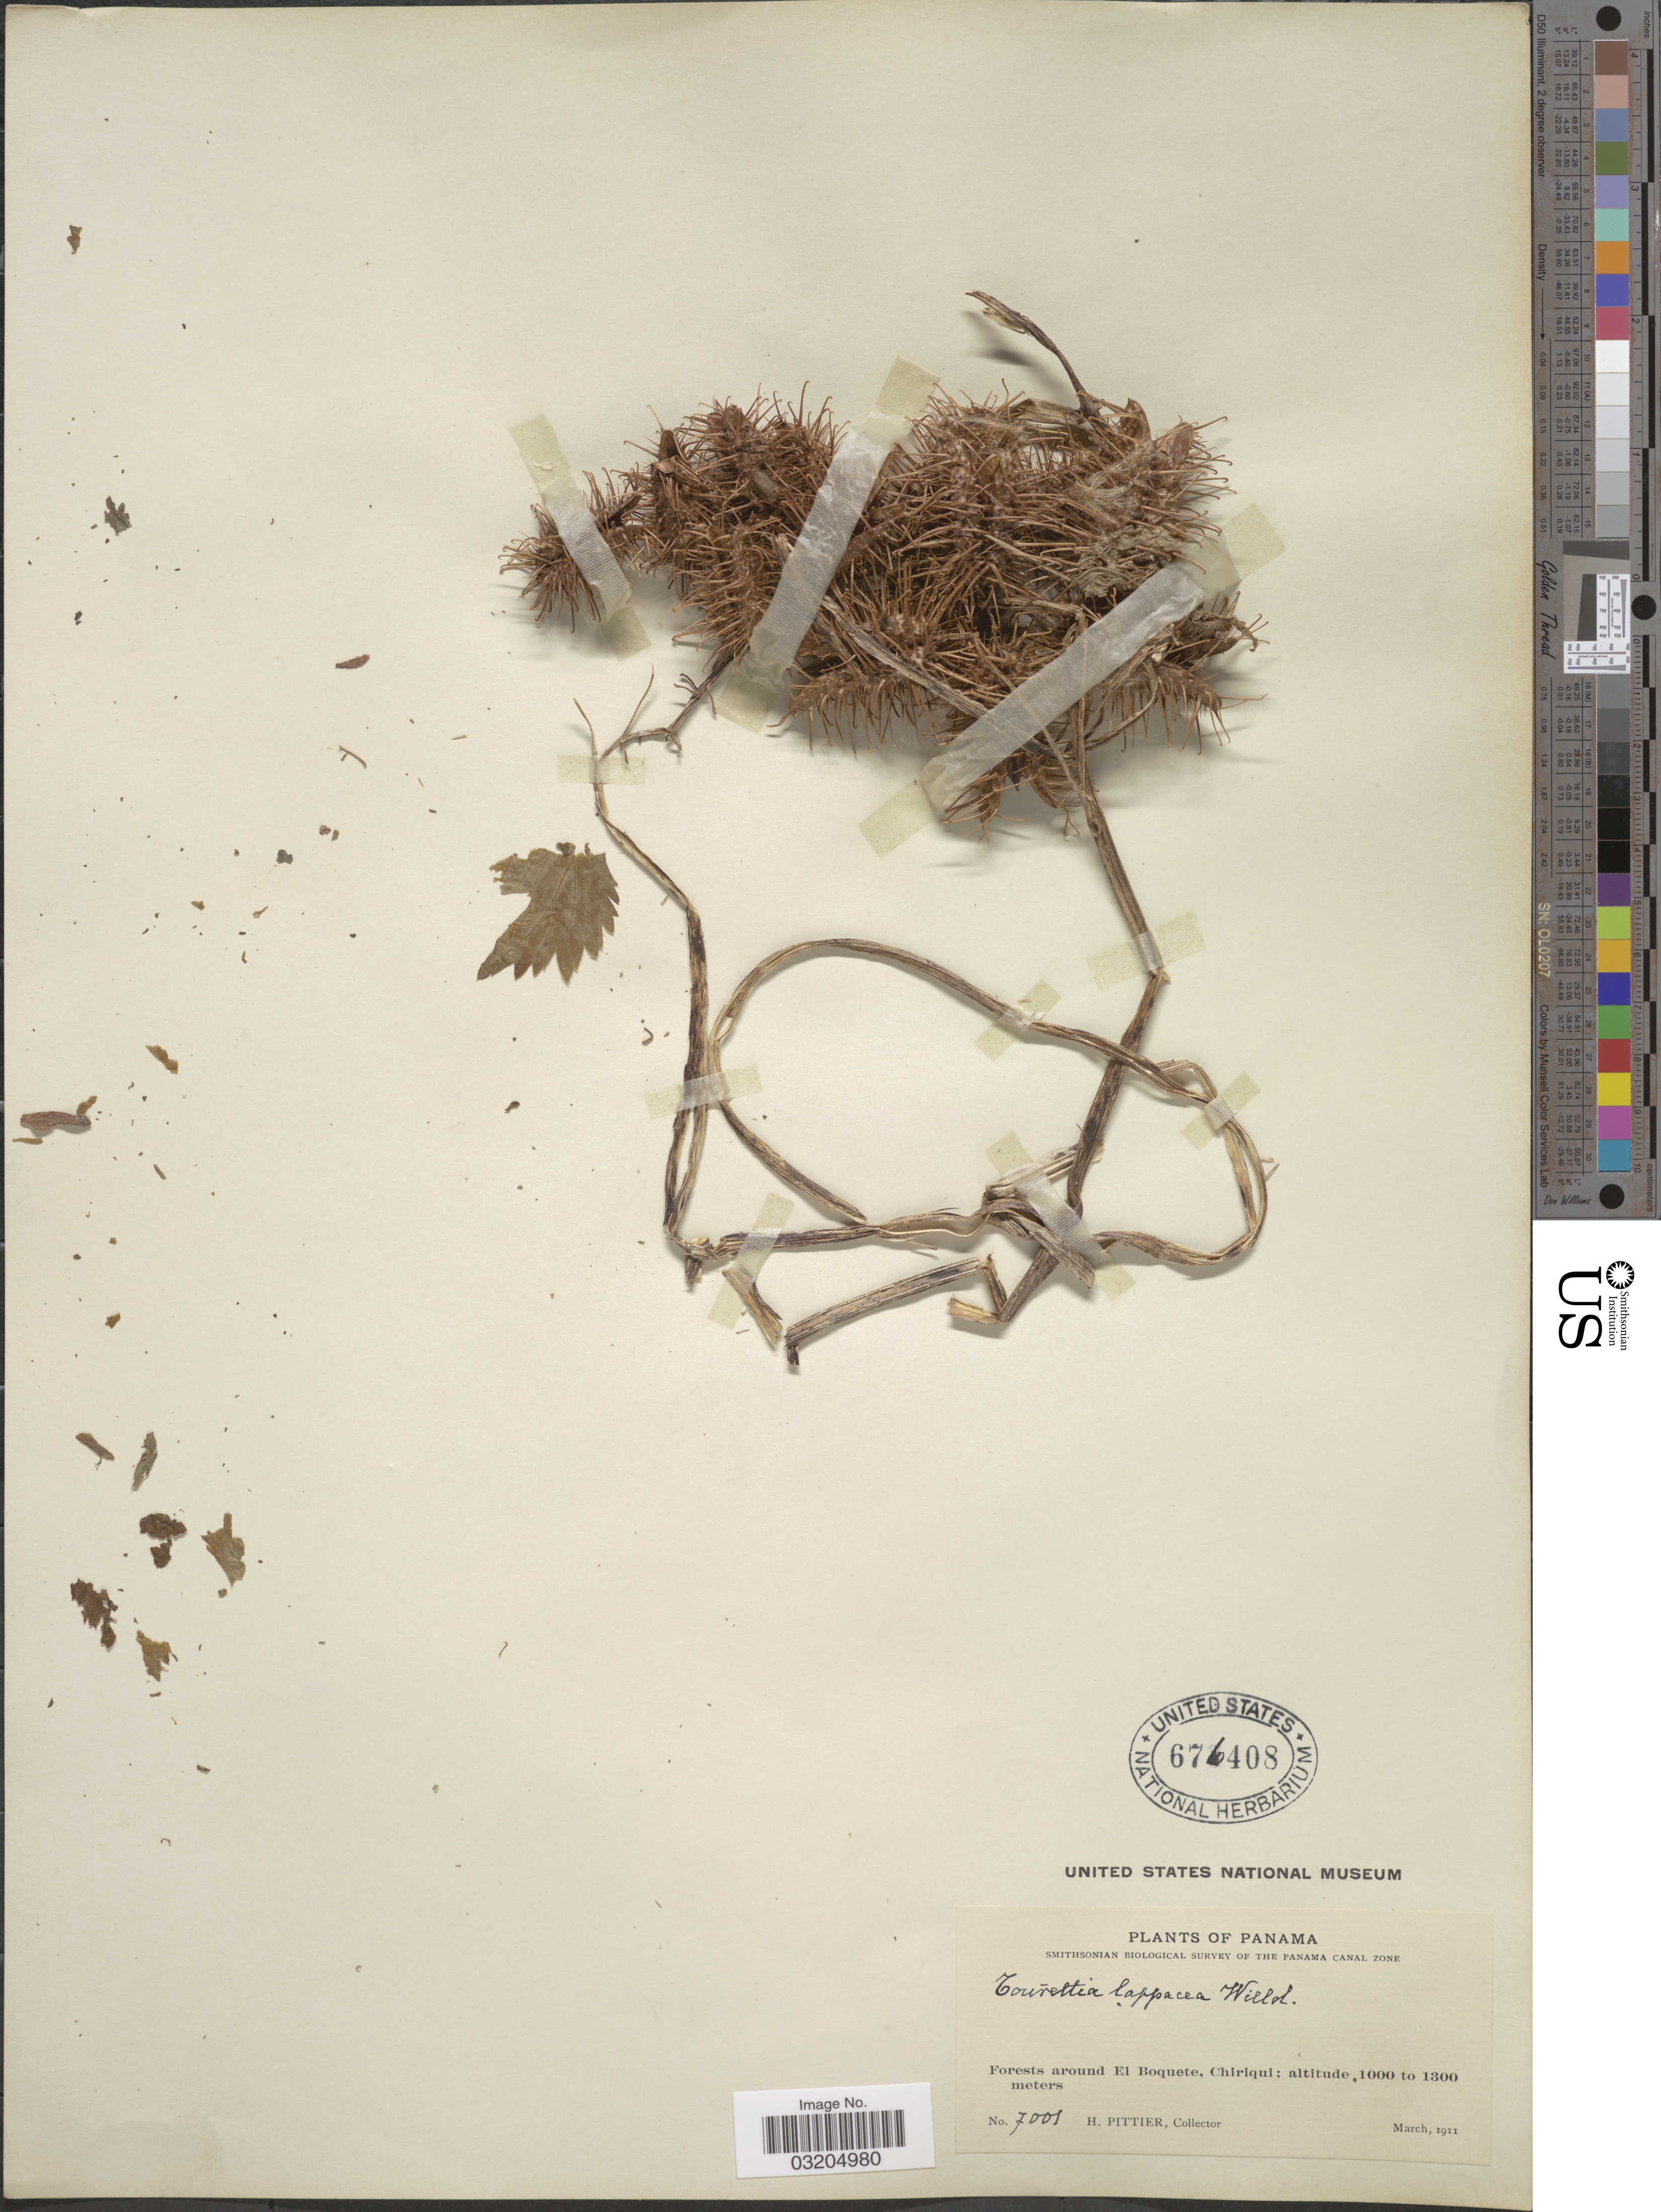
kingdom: Plantae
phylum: Tracheophyta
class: Magnoliopsida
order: Lamiales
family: Bignoniaceae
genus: Tourrettia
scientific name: Tourrettia lappacea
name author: (L'Hér.) Willd.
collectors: H. F. Pittier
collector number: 7001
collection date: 1911-03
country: Panama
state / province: Chiriqui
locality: Forests around El Boquete.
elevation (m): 1000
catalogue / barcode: US 676408